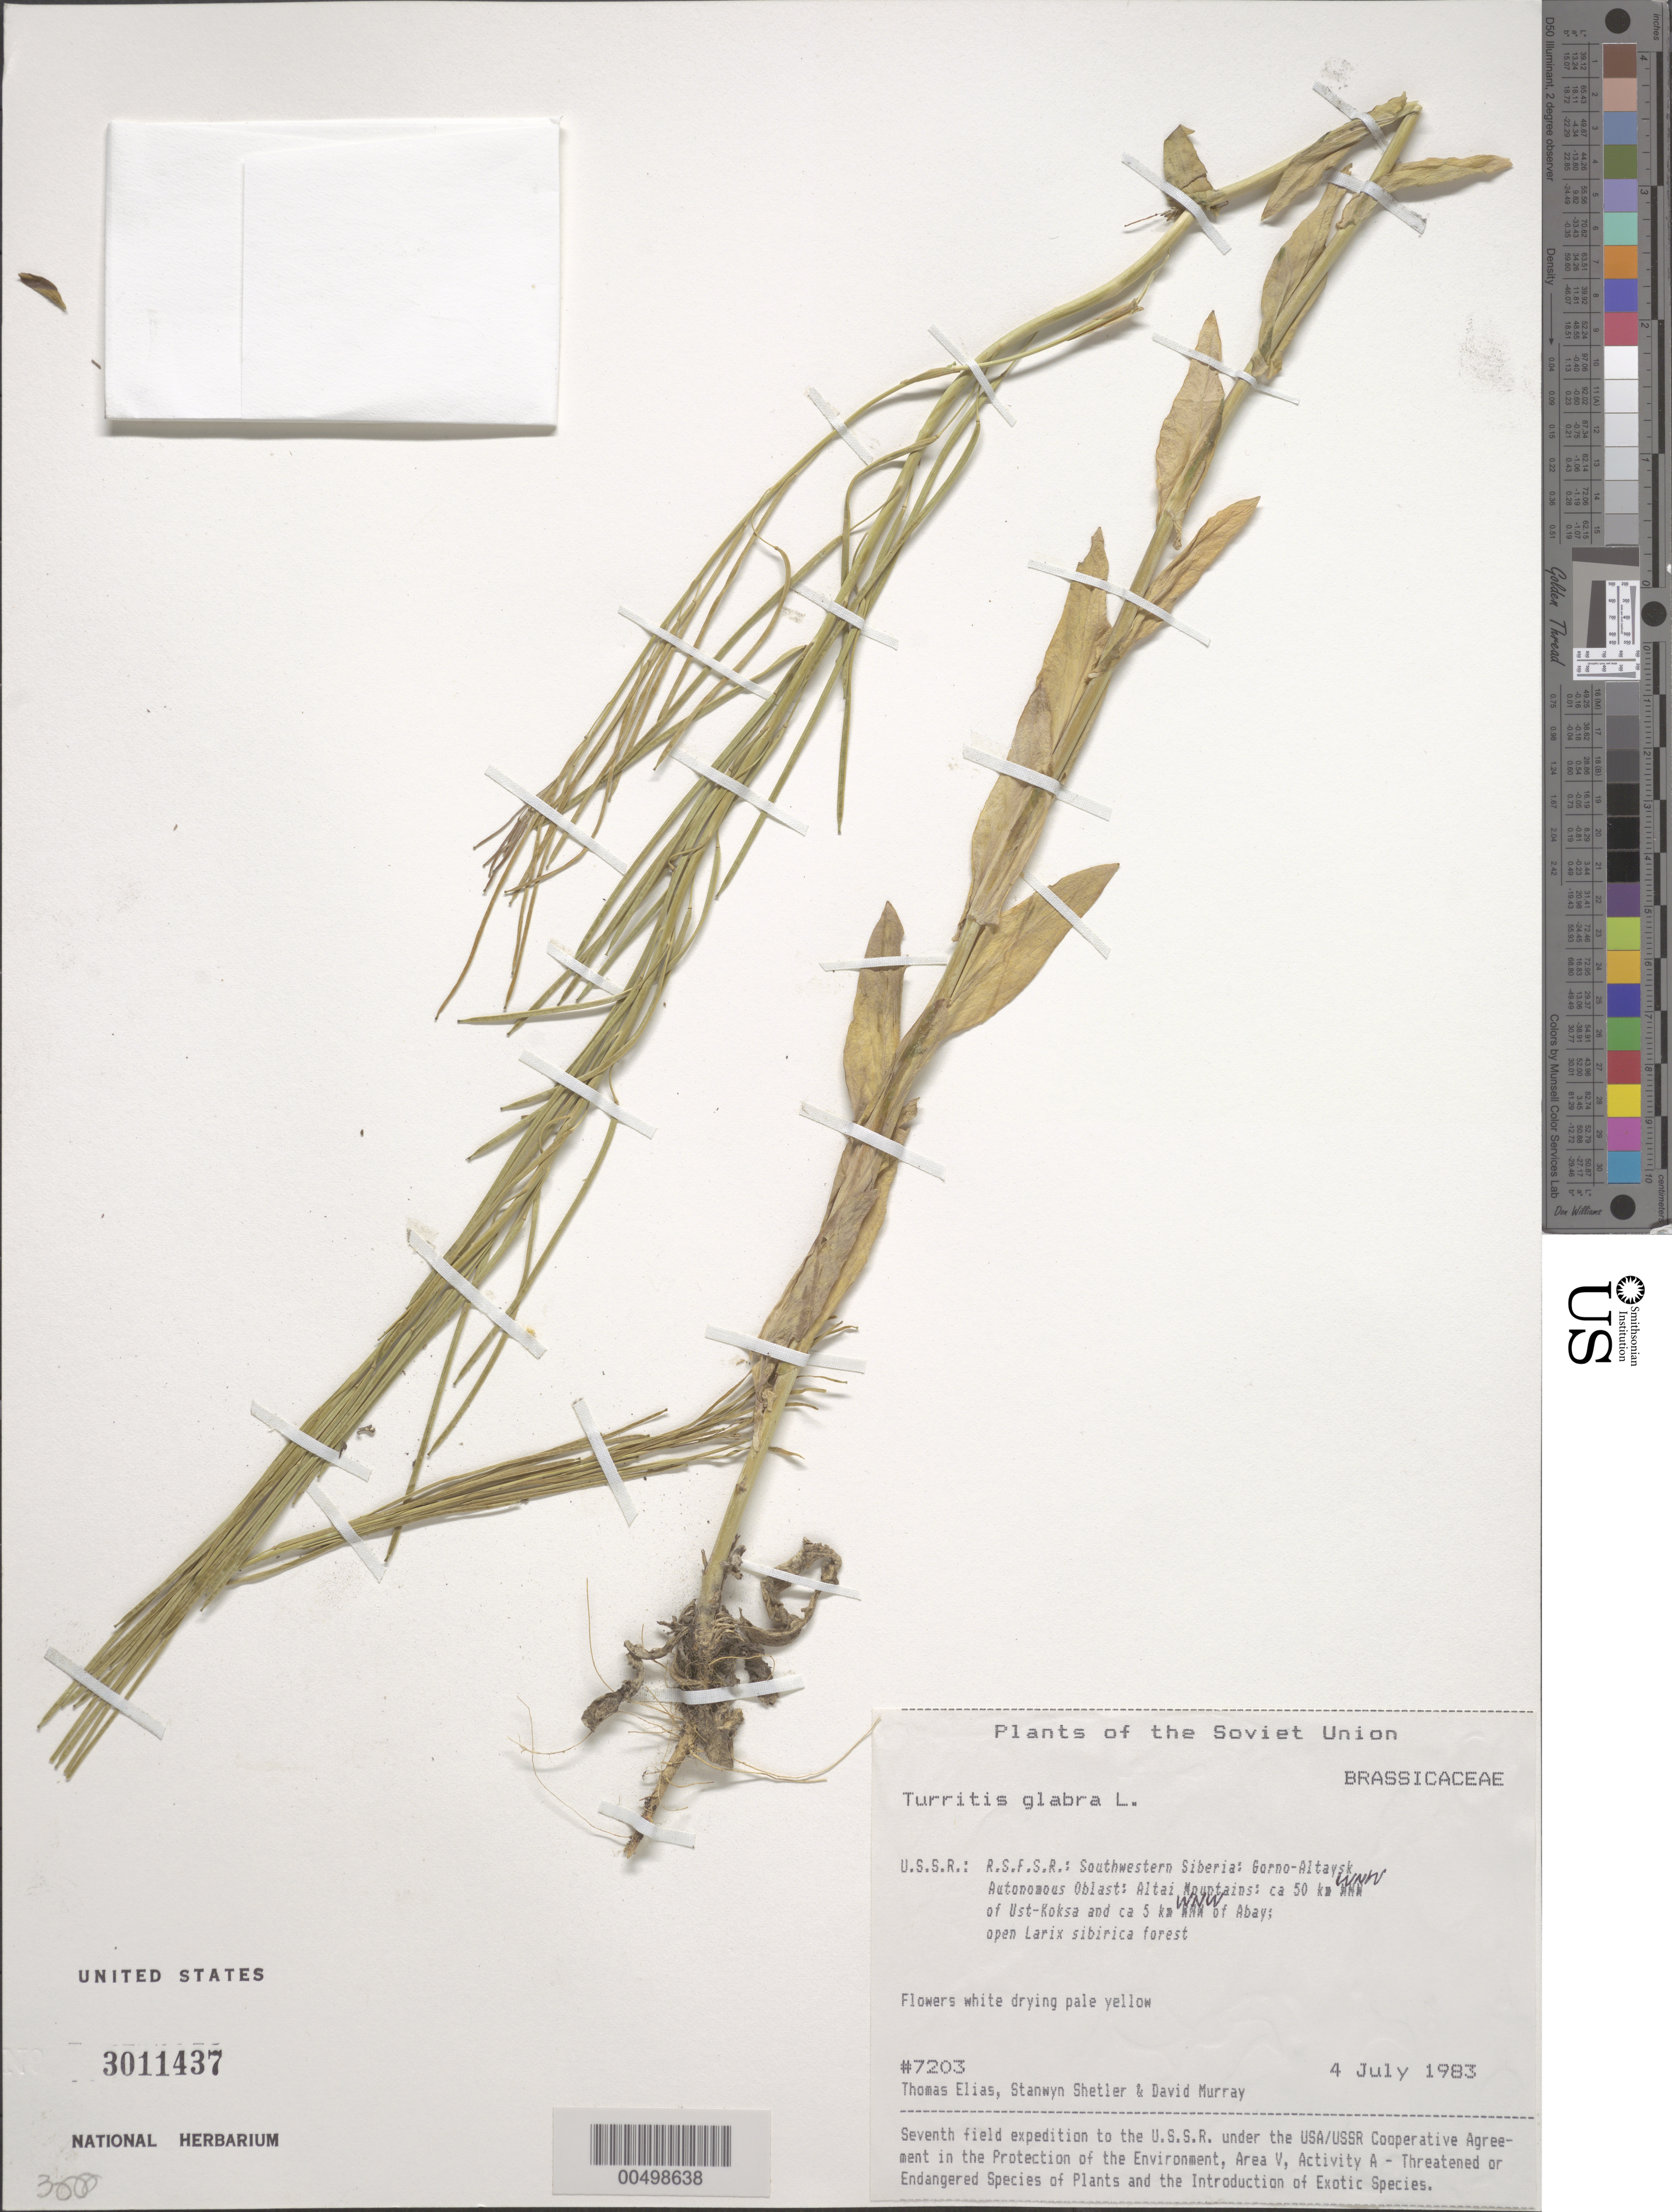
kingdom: Plantae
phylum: Tracheophyta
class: Magnoliopsida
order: Brassicales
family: Brassicaceae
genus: Turritis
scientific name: Turritis glabra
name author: L.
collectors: T. Elias, S. Shetler & D. F. Murray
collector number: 7203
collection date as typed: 04 Jul 1983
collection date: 1983-07-04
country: Russian Federation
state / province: Altai Republic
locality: Altai Mountains, ca. 50 km WNW of Ust-Koksa and ca. 5 km WNW of Abay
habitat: open Larix sibirica forest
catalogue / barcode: US 3011437